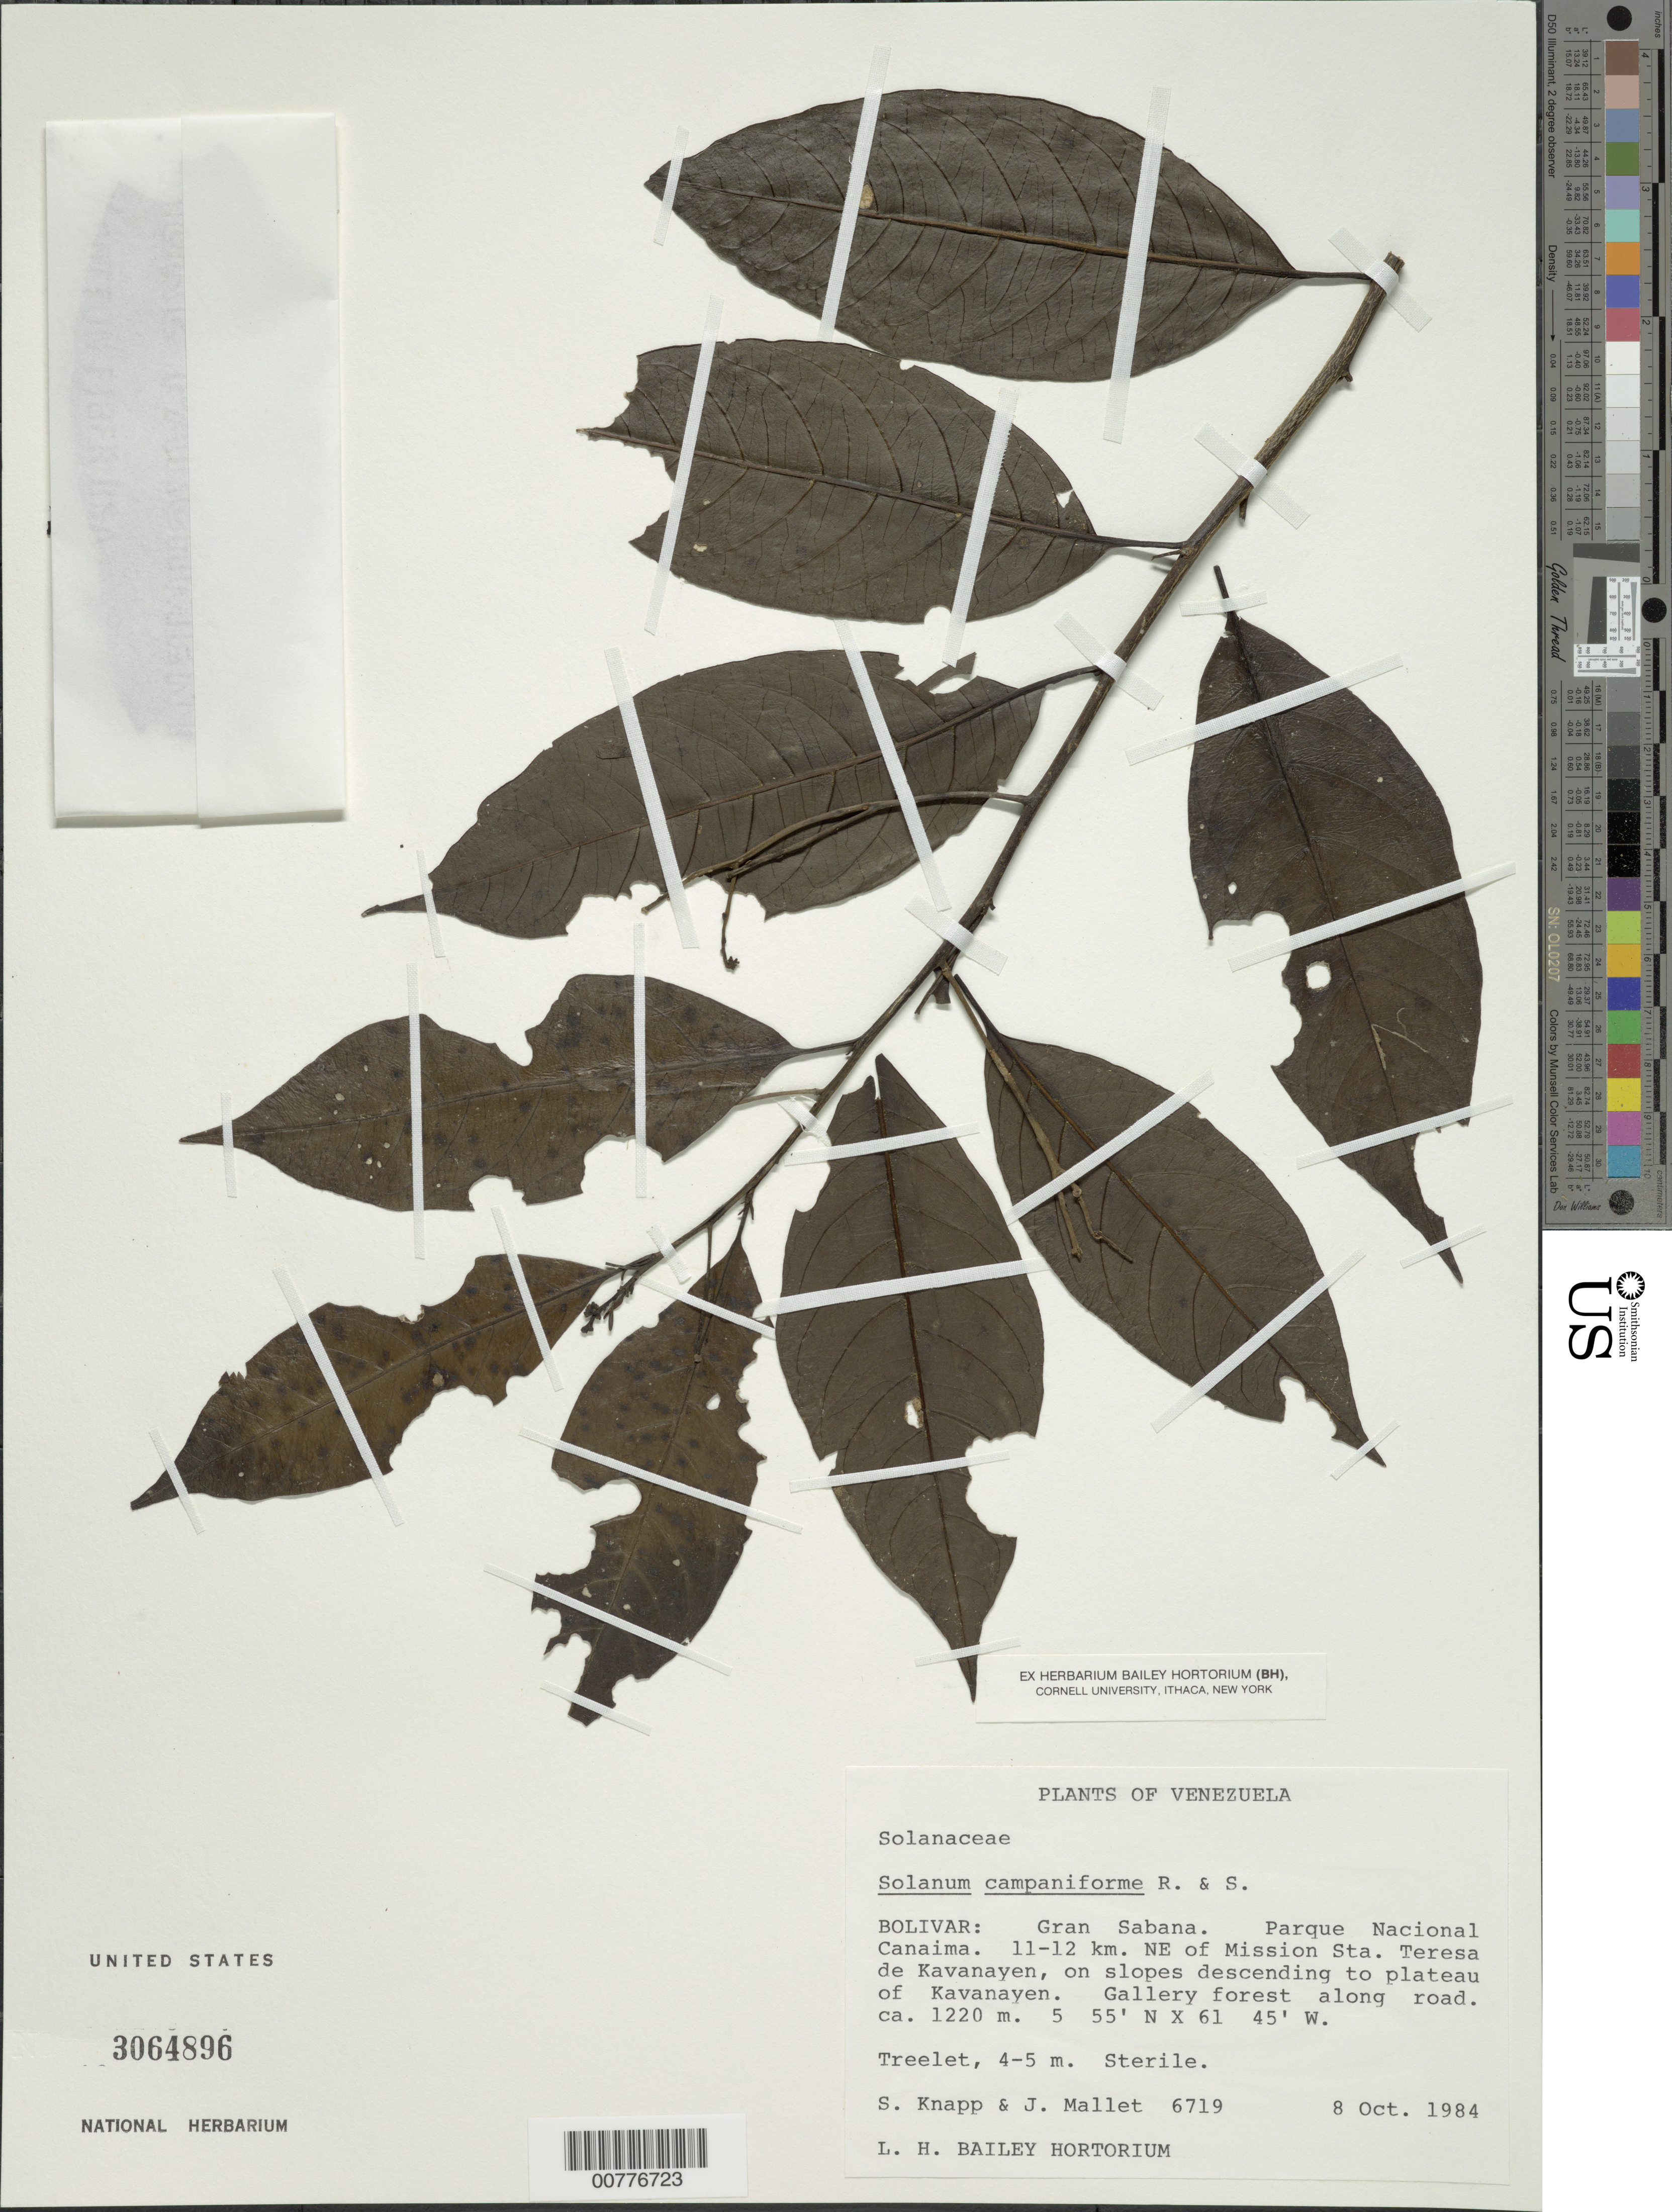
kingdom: Plantae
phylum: Tracheophyta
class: Magnoliopsida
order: Solanales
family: Solanaceae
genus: Solanum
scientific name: Solanum campaniforme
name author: Roem. & Schult.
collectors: S. Knapp & J. Mallet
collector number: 6719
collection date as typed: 10 Oct 1984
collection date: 1984-10-10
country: Venezuela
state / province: Bolívar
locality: Gran Sabana, Parque Nacional Canaima, 11-12 km NE of Mission Sta. Teresa de Kavanayen, slopes to Kavanayen plateau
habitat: Gallery forest along road.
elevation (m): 1220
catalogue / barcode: US 3064896